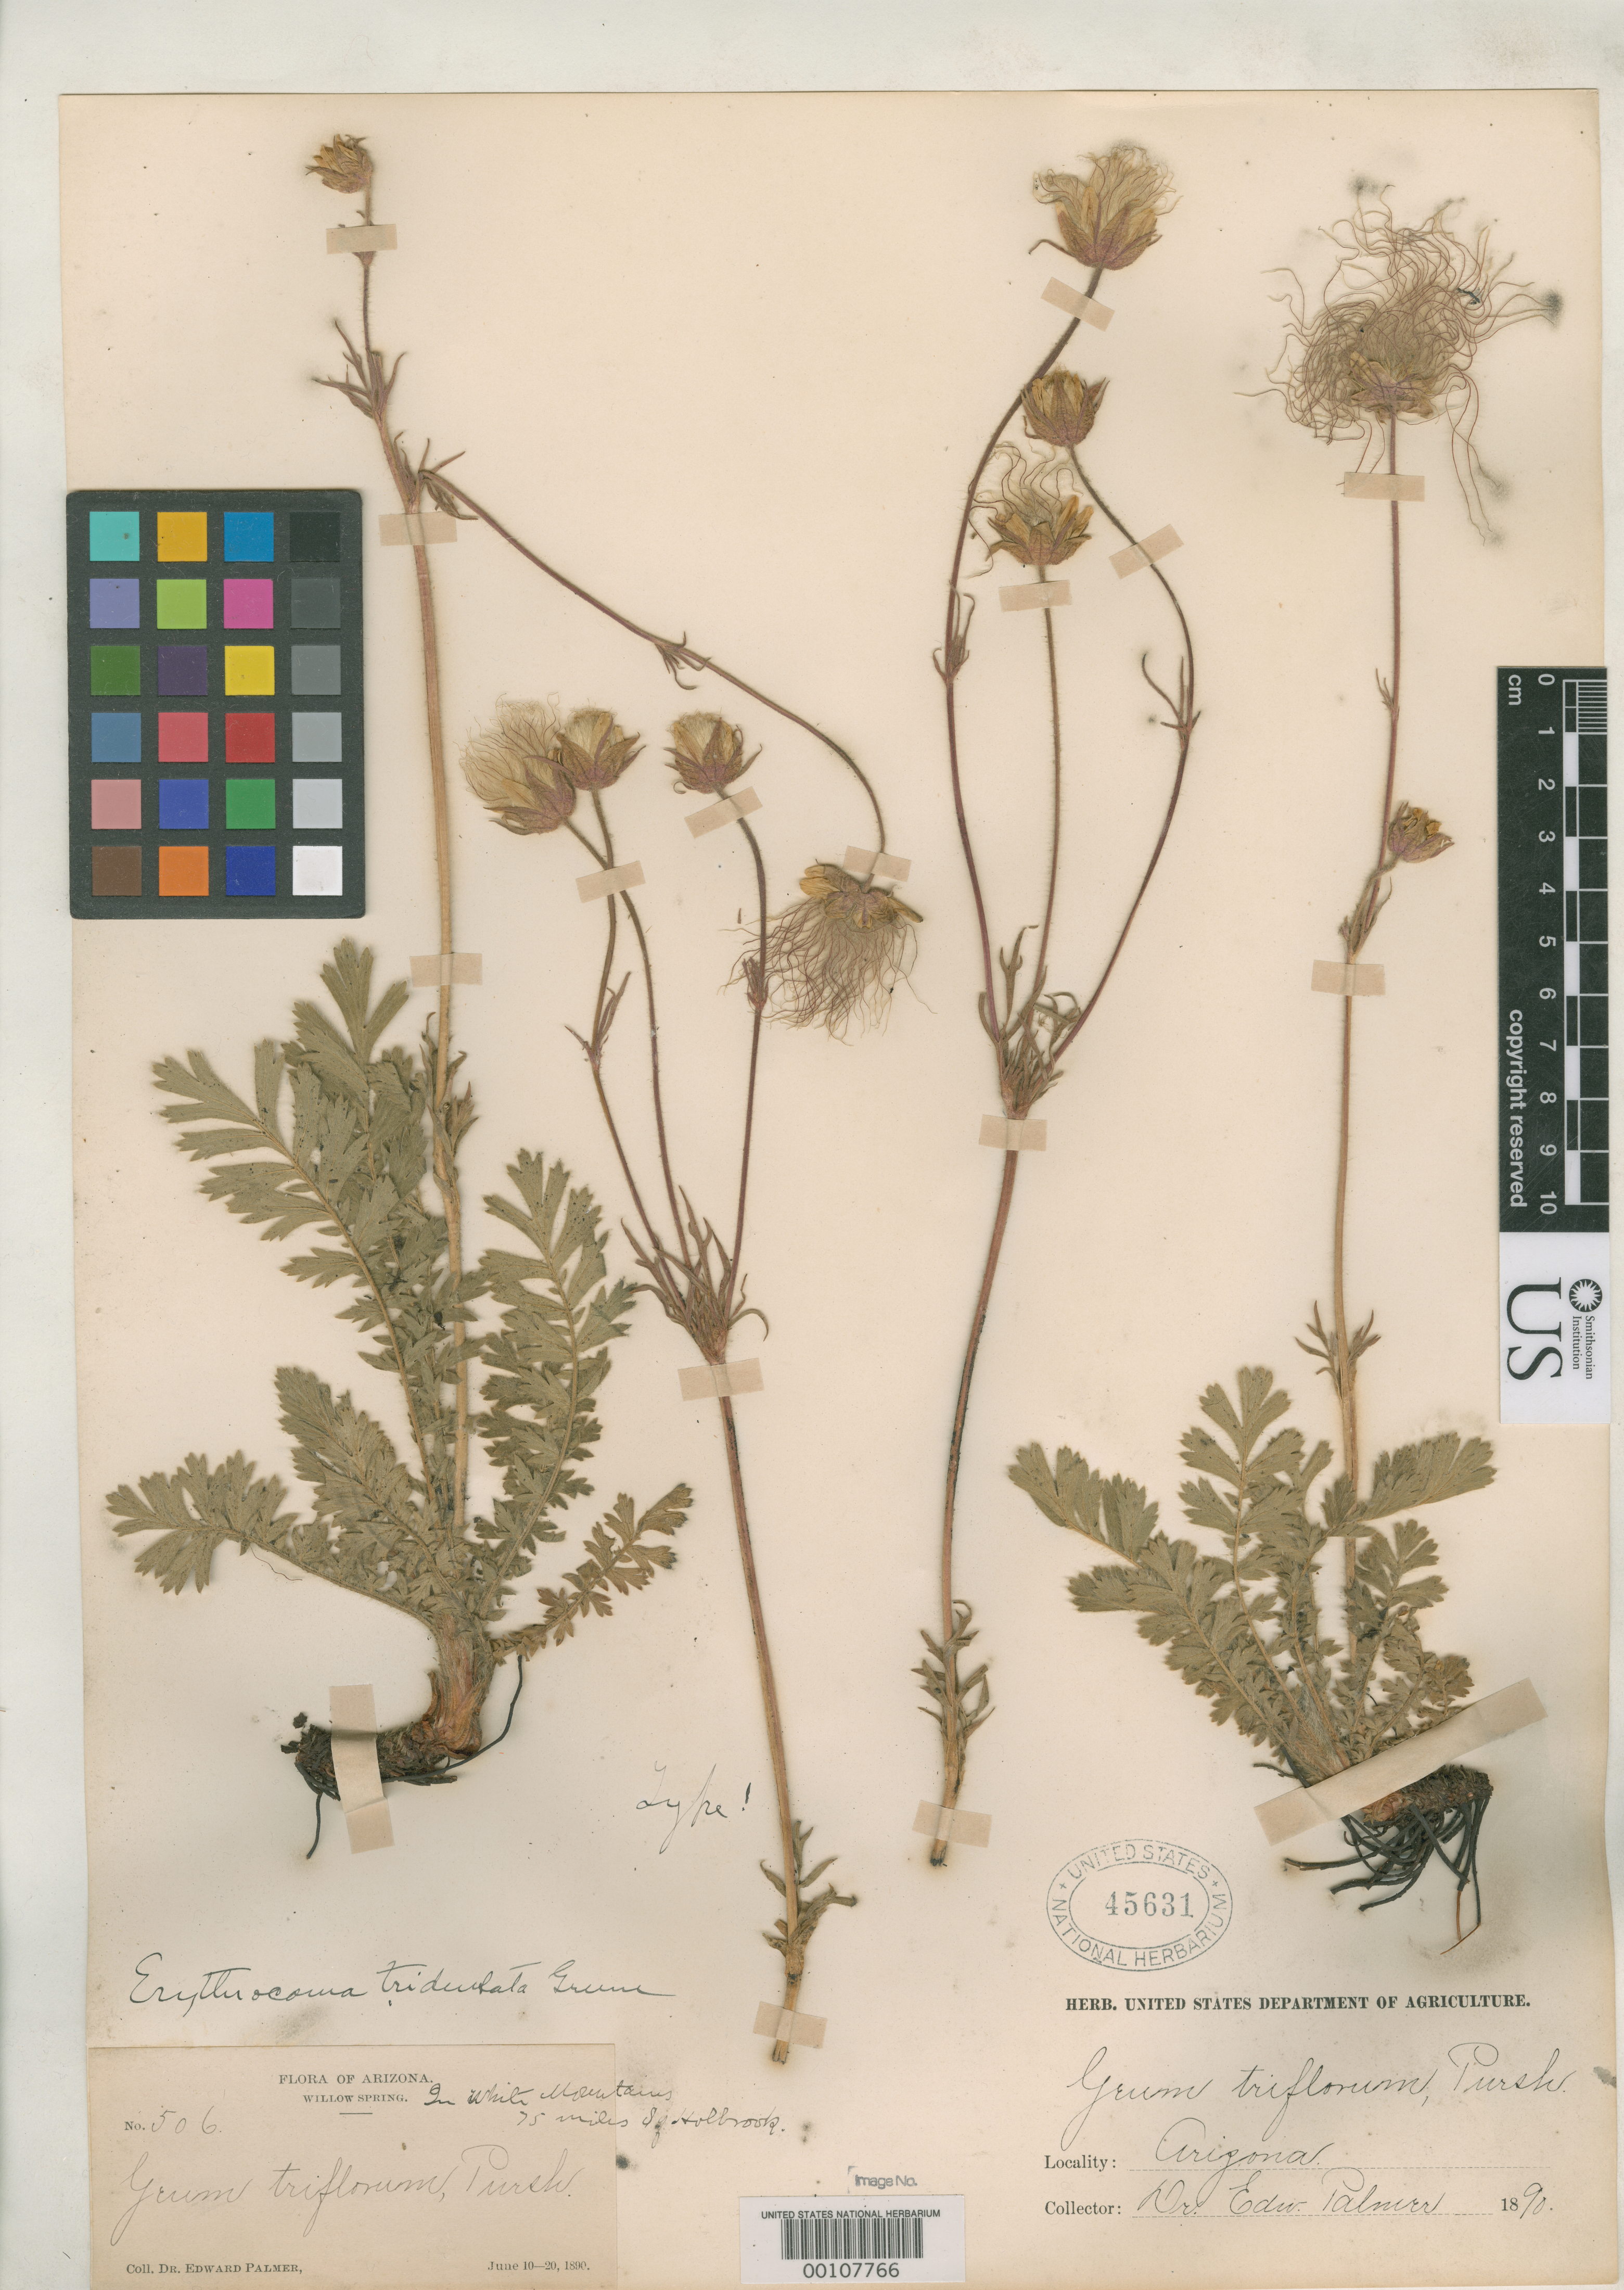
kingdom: Plantae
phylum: Tracheophyta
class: Magnoliopsida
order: Rosales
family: Rosaceae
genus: Erythrocoma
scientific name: Erythrocoma tridentata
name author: Greene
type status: Isotype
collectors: E. Palmer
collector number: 506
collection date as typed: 10 Jun 1890 to 20 Jun 1890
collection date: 1890-06-10/1890-06-20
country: United States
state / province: Arizona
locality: Willow Spring, White Mountains.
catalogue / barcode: US 45631